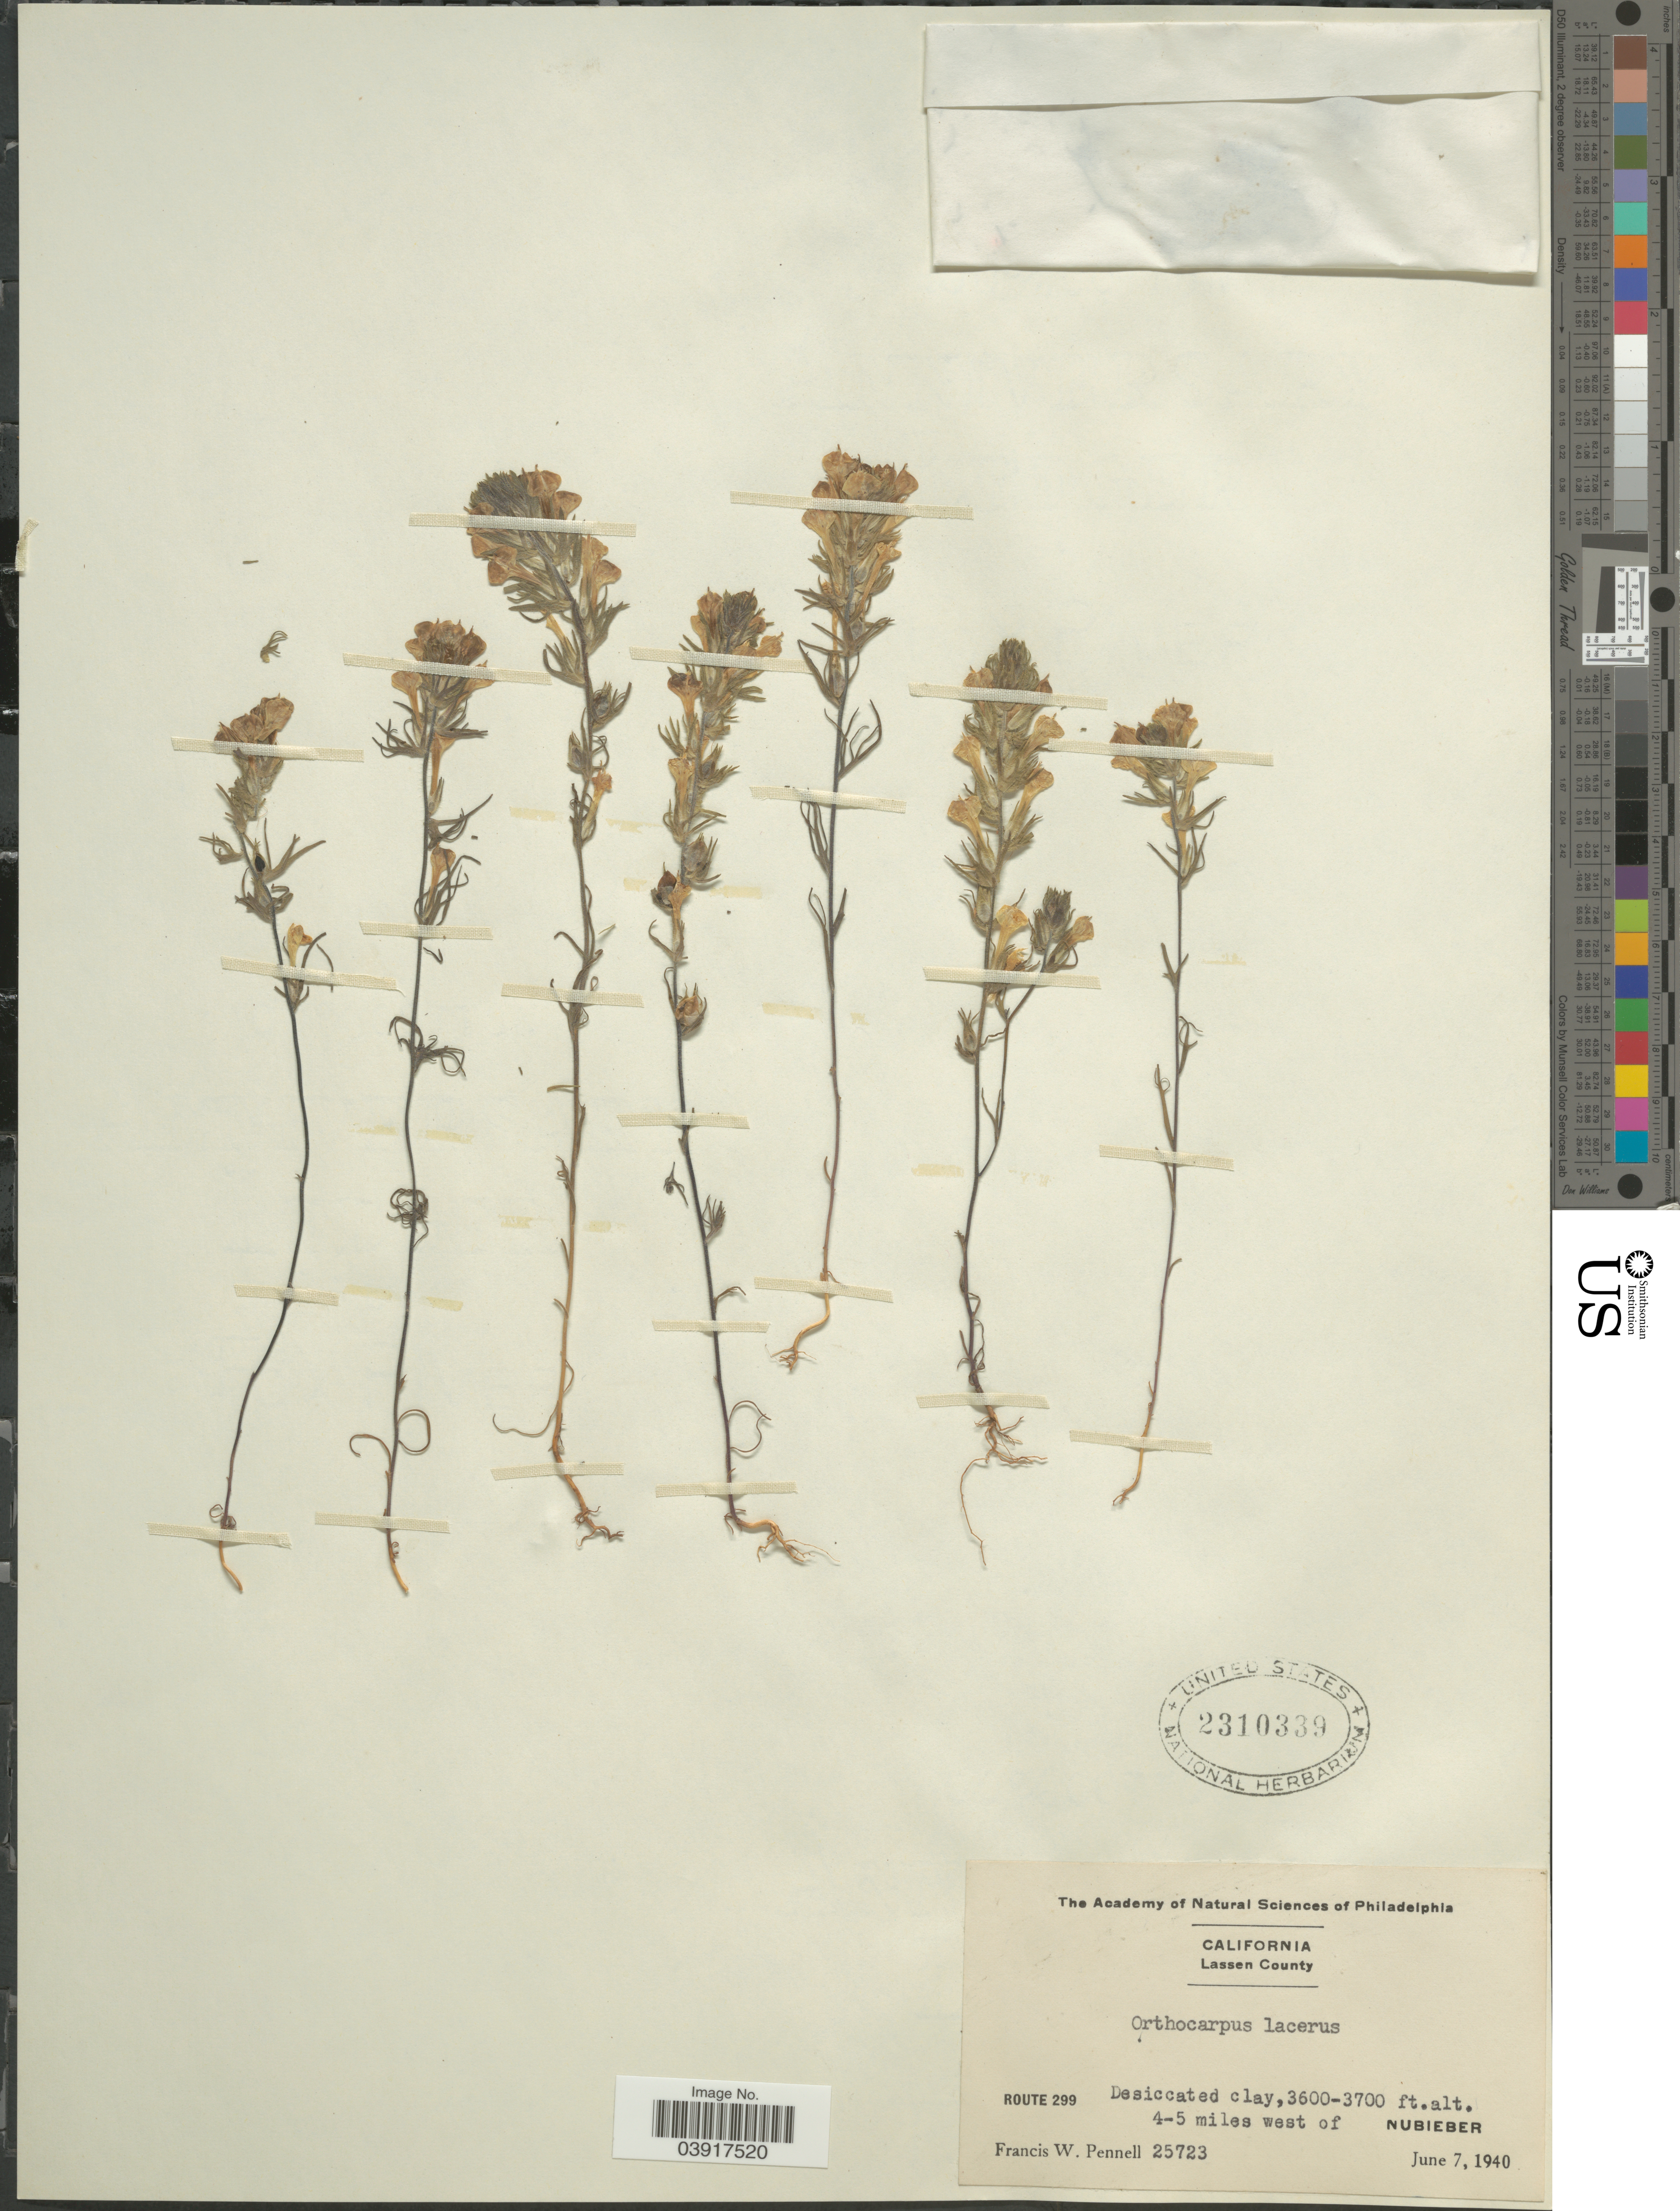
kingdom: Plantae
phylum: Tracheophyta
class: Magnoliopsida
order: Lamiales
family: Orobanchaceae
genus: Orthocarpus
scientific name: Orthocarpus lacerus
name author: Benth.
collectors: F. W. Pennell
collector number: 25723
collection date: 1940-06-07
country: United States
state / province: California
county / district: Lassen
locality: Lassen County. Route 299, 4-5 miles west of Nubieber.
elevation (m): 1097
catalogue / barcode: US 2310339